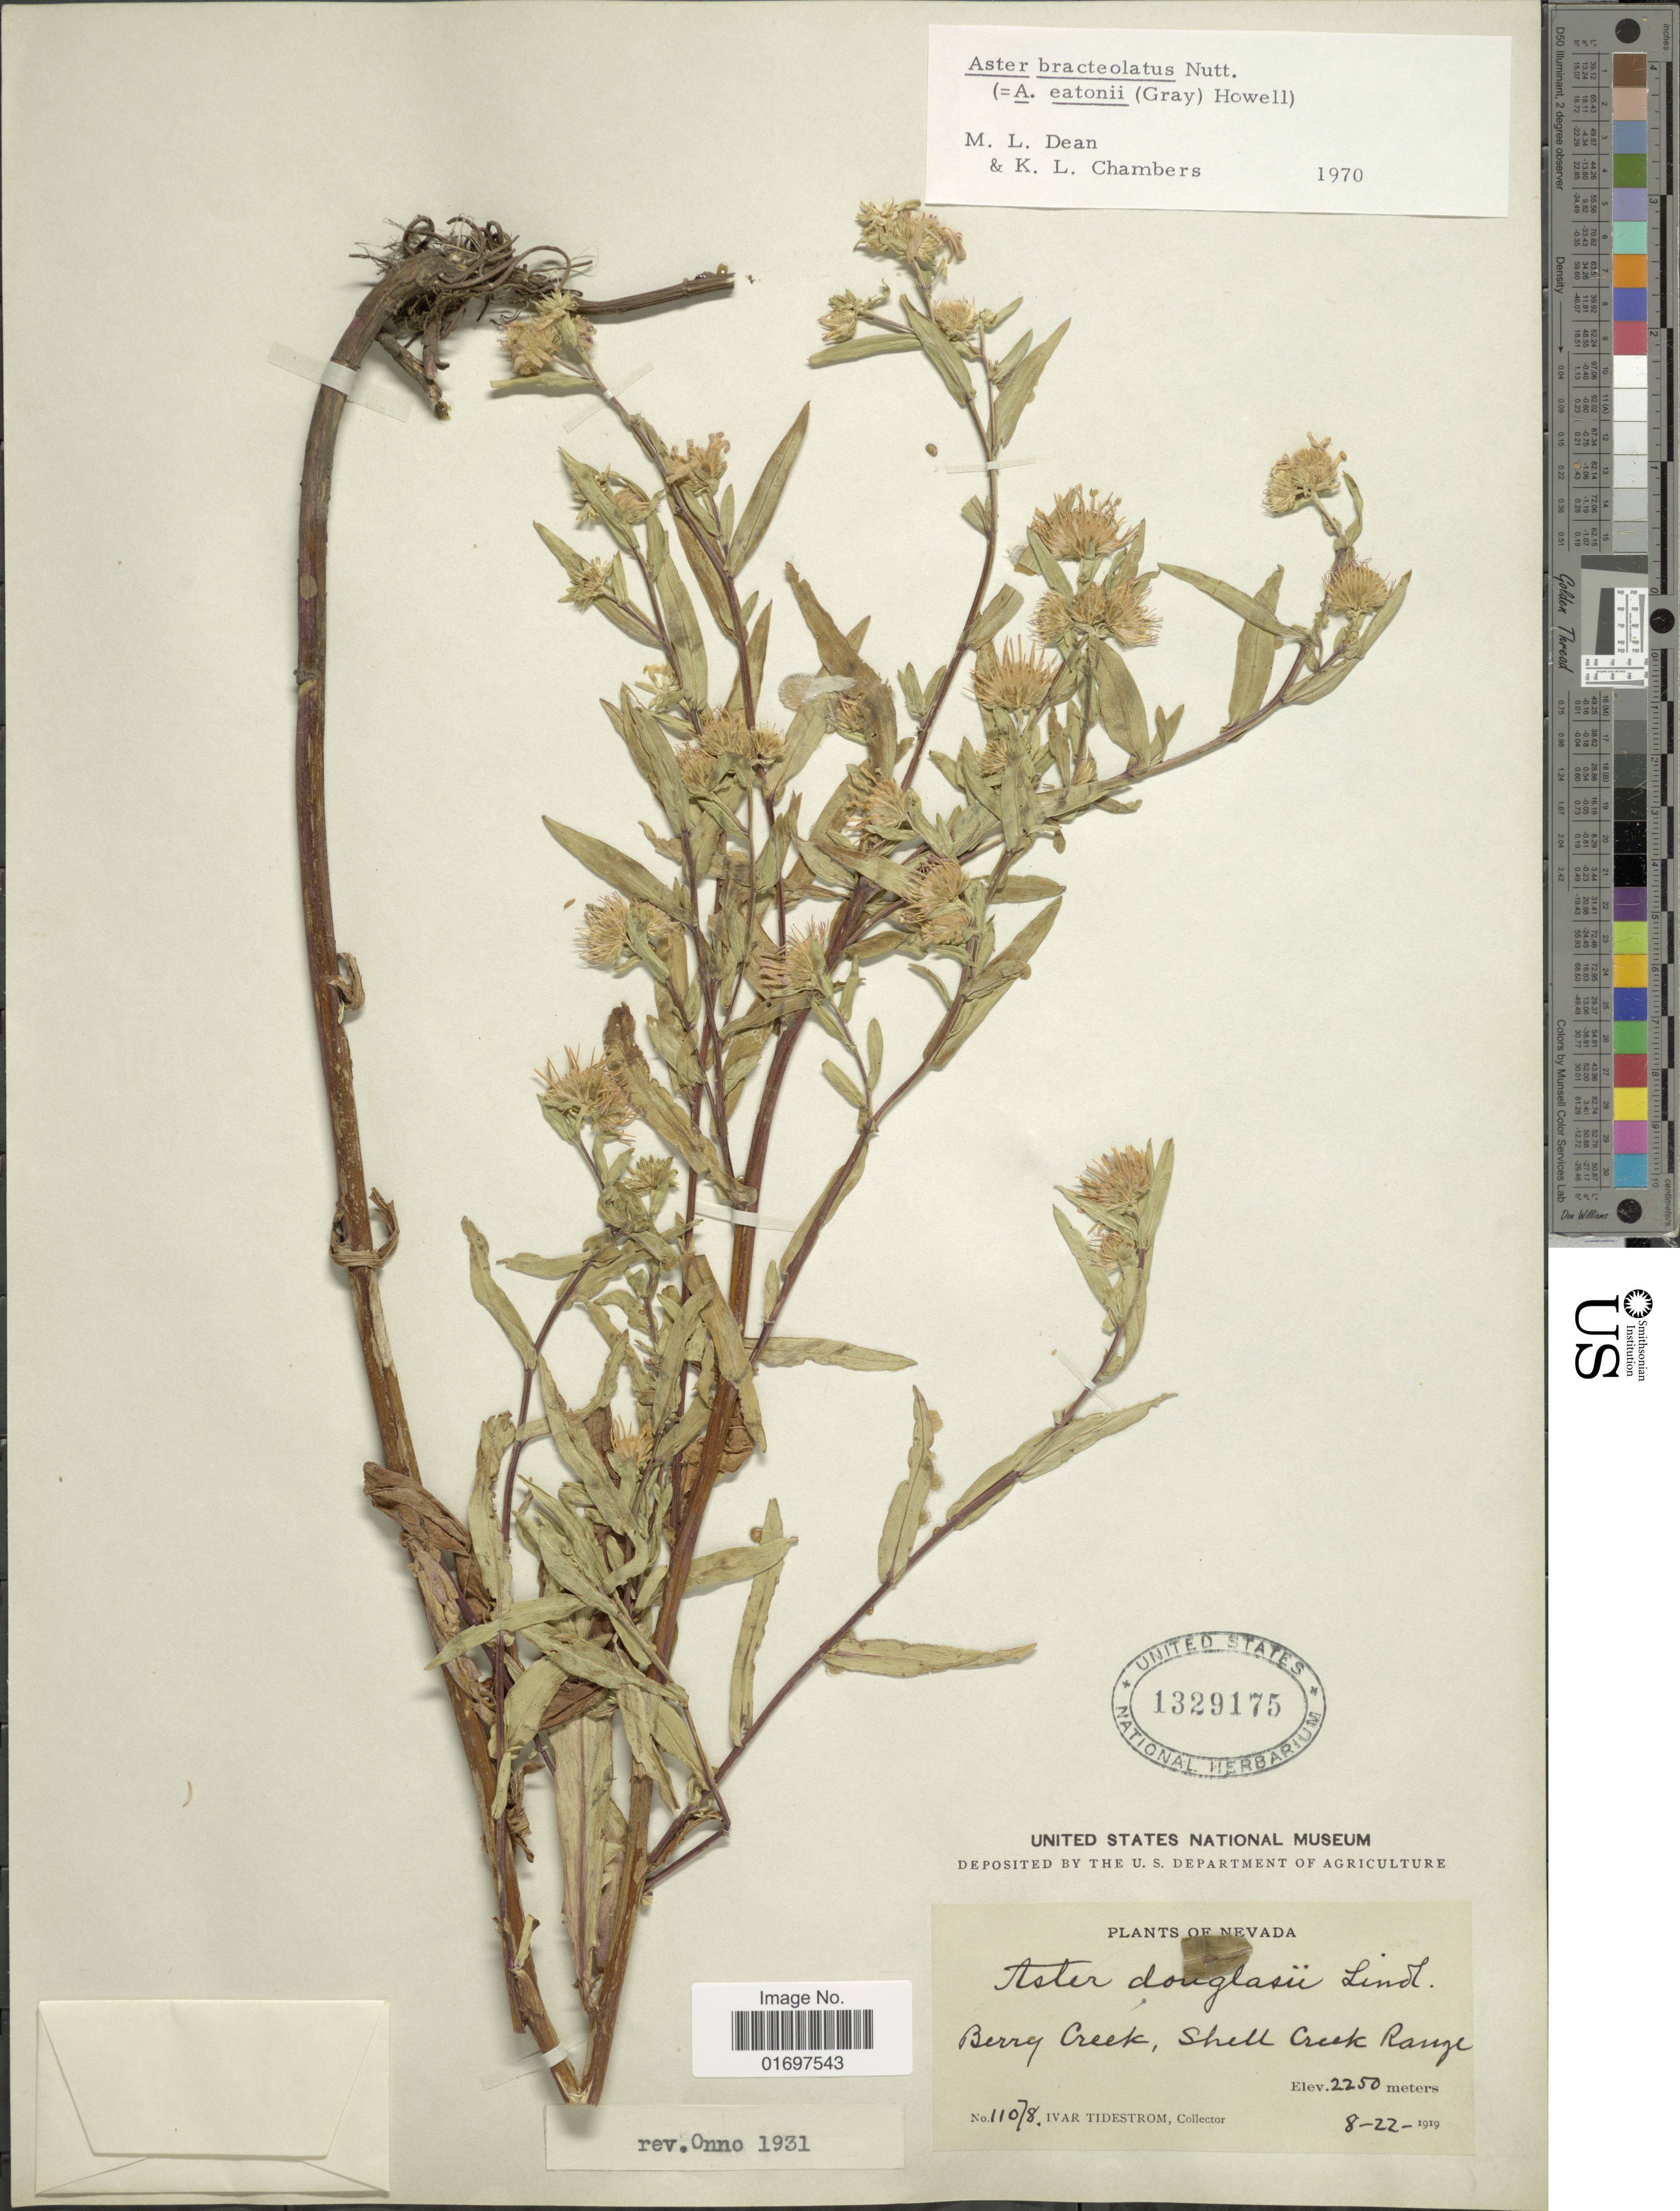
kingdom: Plantae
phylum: Tracheophyta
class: Magnoliopsida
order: Asterales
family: Asteraceae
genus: Symphyotrichum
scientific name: Symphyotrichum bracteolatum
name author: (Nutt.) G.L. Nesom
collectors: I. F. Tidestrom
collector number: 11078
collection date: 1919-08-22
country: United States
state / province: Nevada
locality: Nevada, Berry Creek, Shell Creek Range.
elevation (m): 2250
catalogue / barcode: US 1329175